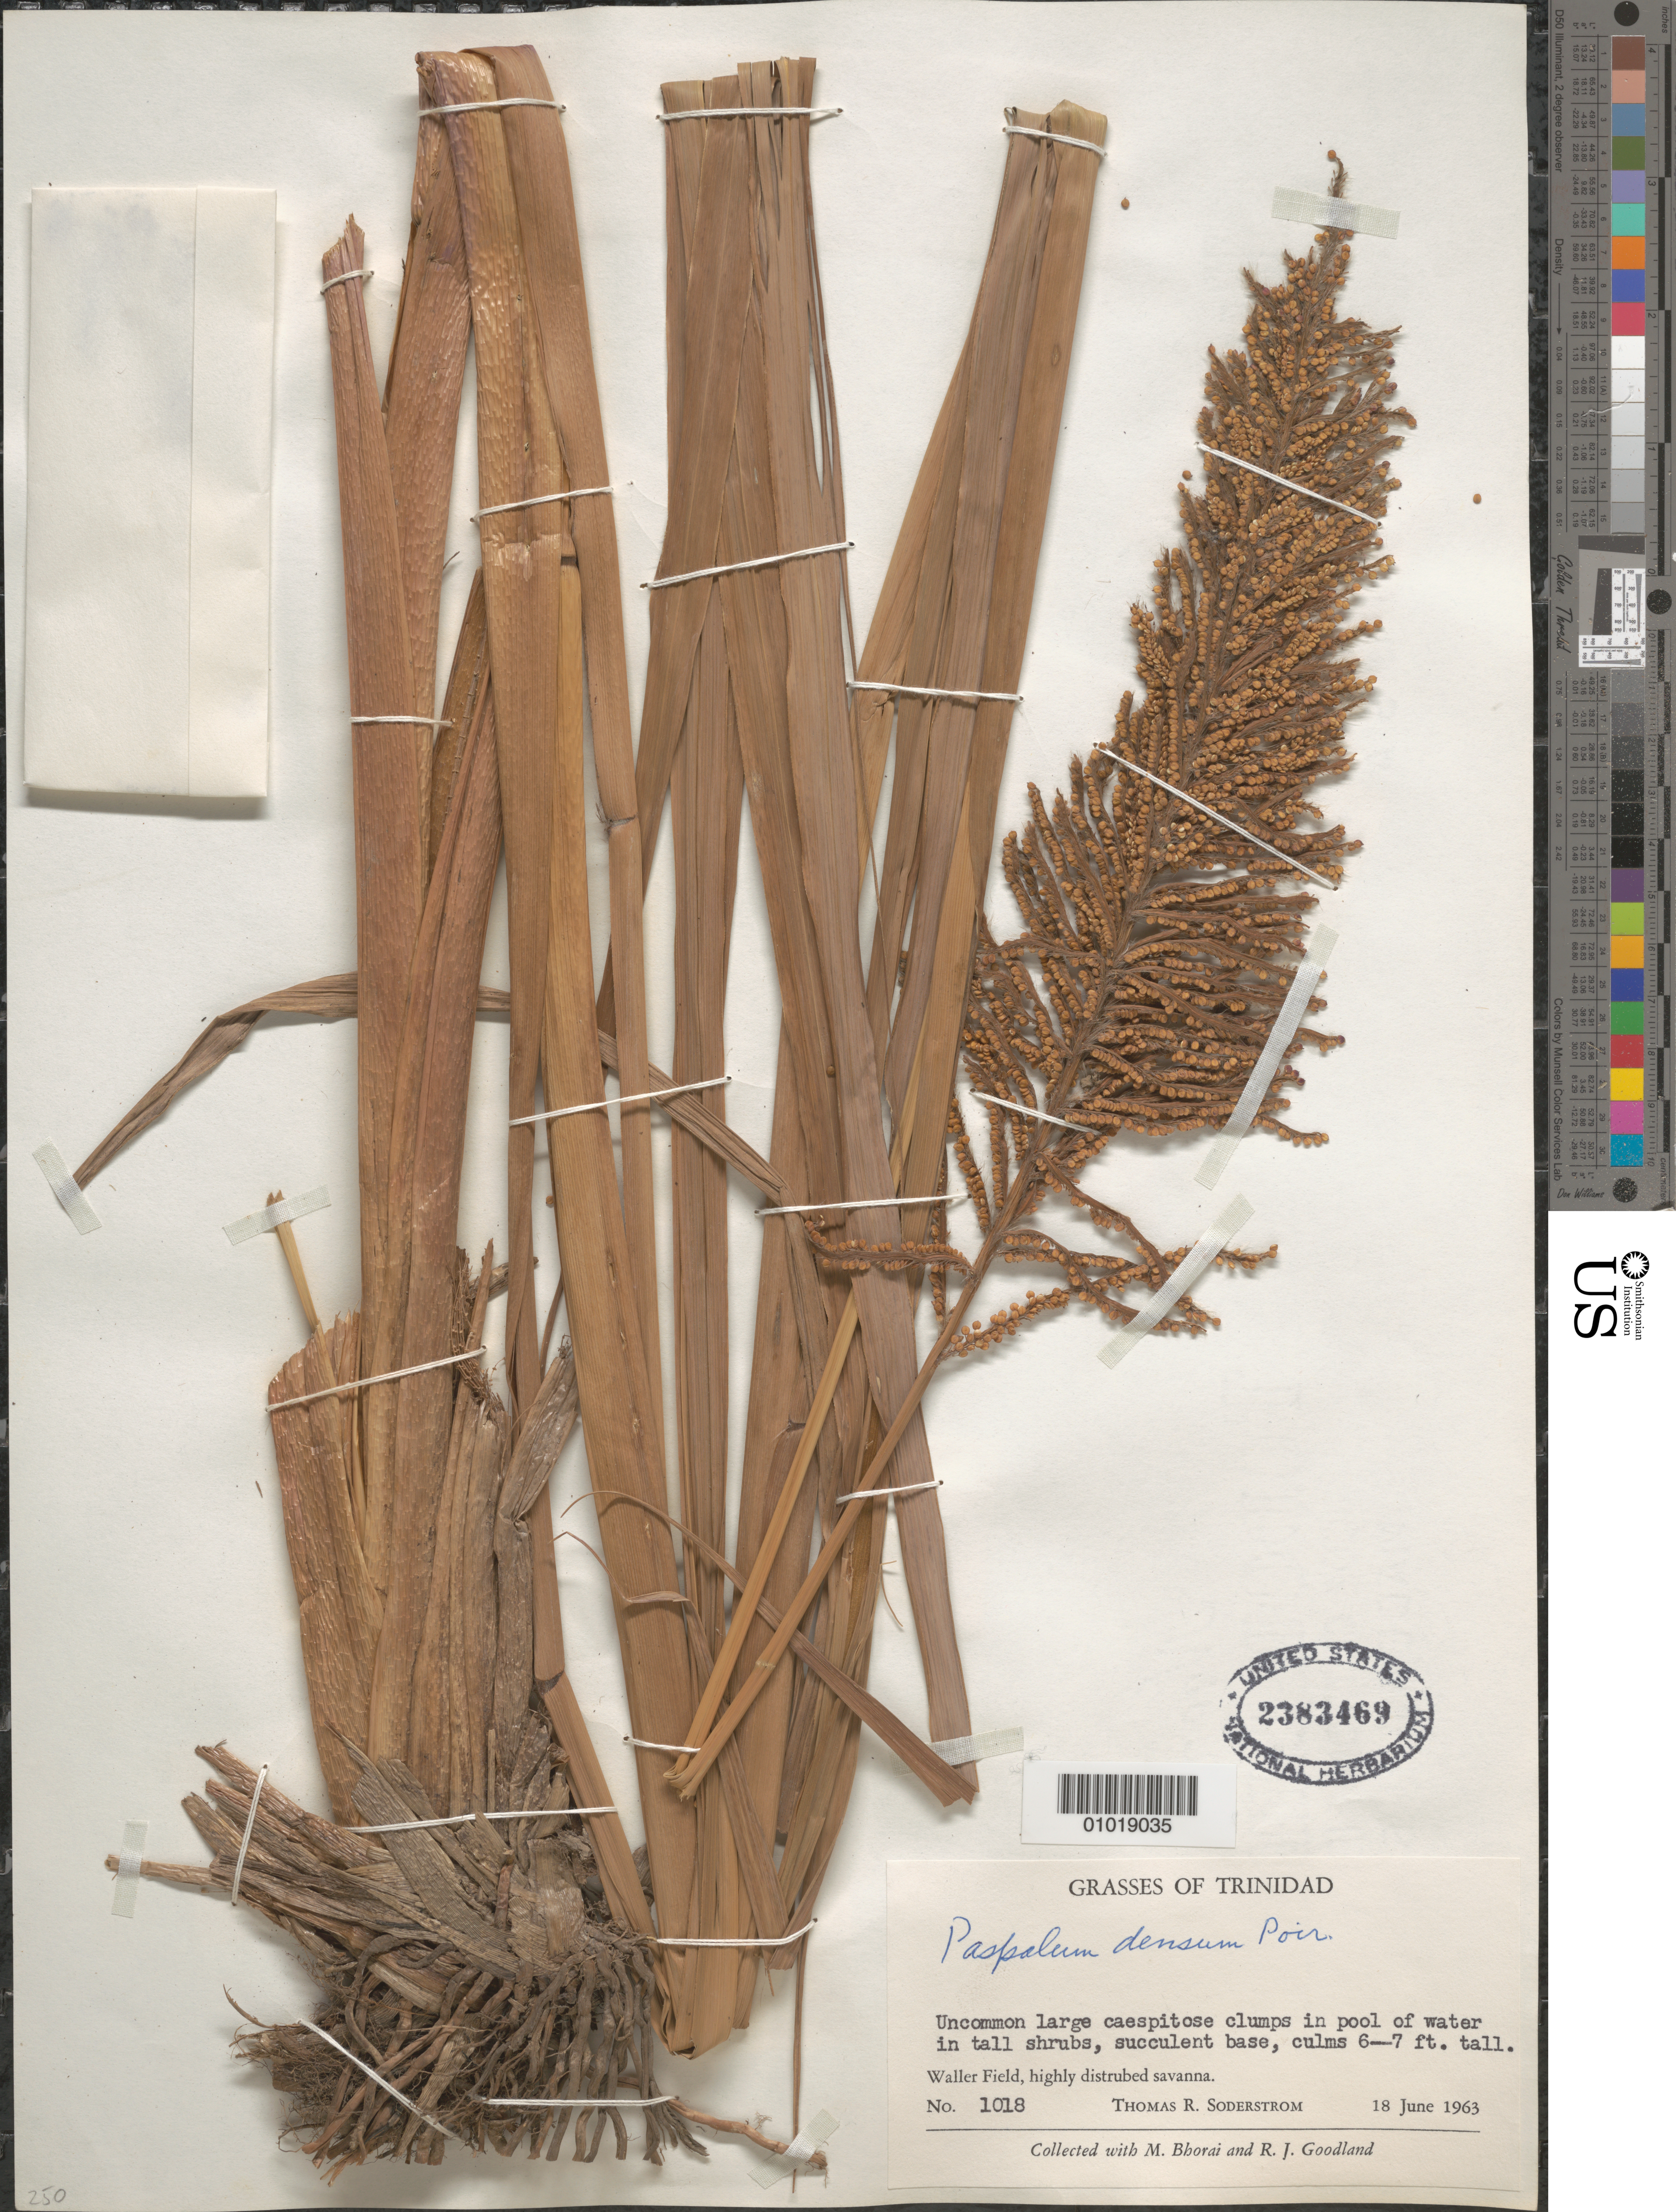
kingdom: Plantae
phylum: Tracheophyta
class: Liliopsida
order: Poales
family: Poaceae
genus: Paspalum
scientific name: Paspalum densum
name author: Poir.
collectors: T. R. Soderstrom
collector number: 1018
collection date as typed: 18 Jun 1963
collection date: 1963-06-18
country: Trinidad and Tobago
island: Trinidad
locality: Waller Field, highly disturbed savanna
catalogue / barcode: US 2383469